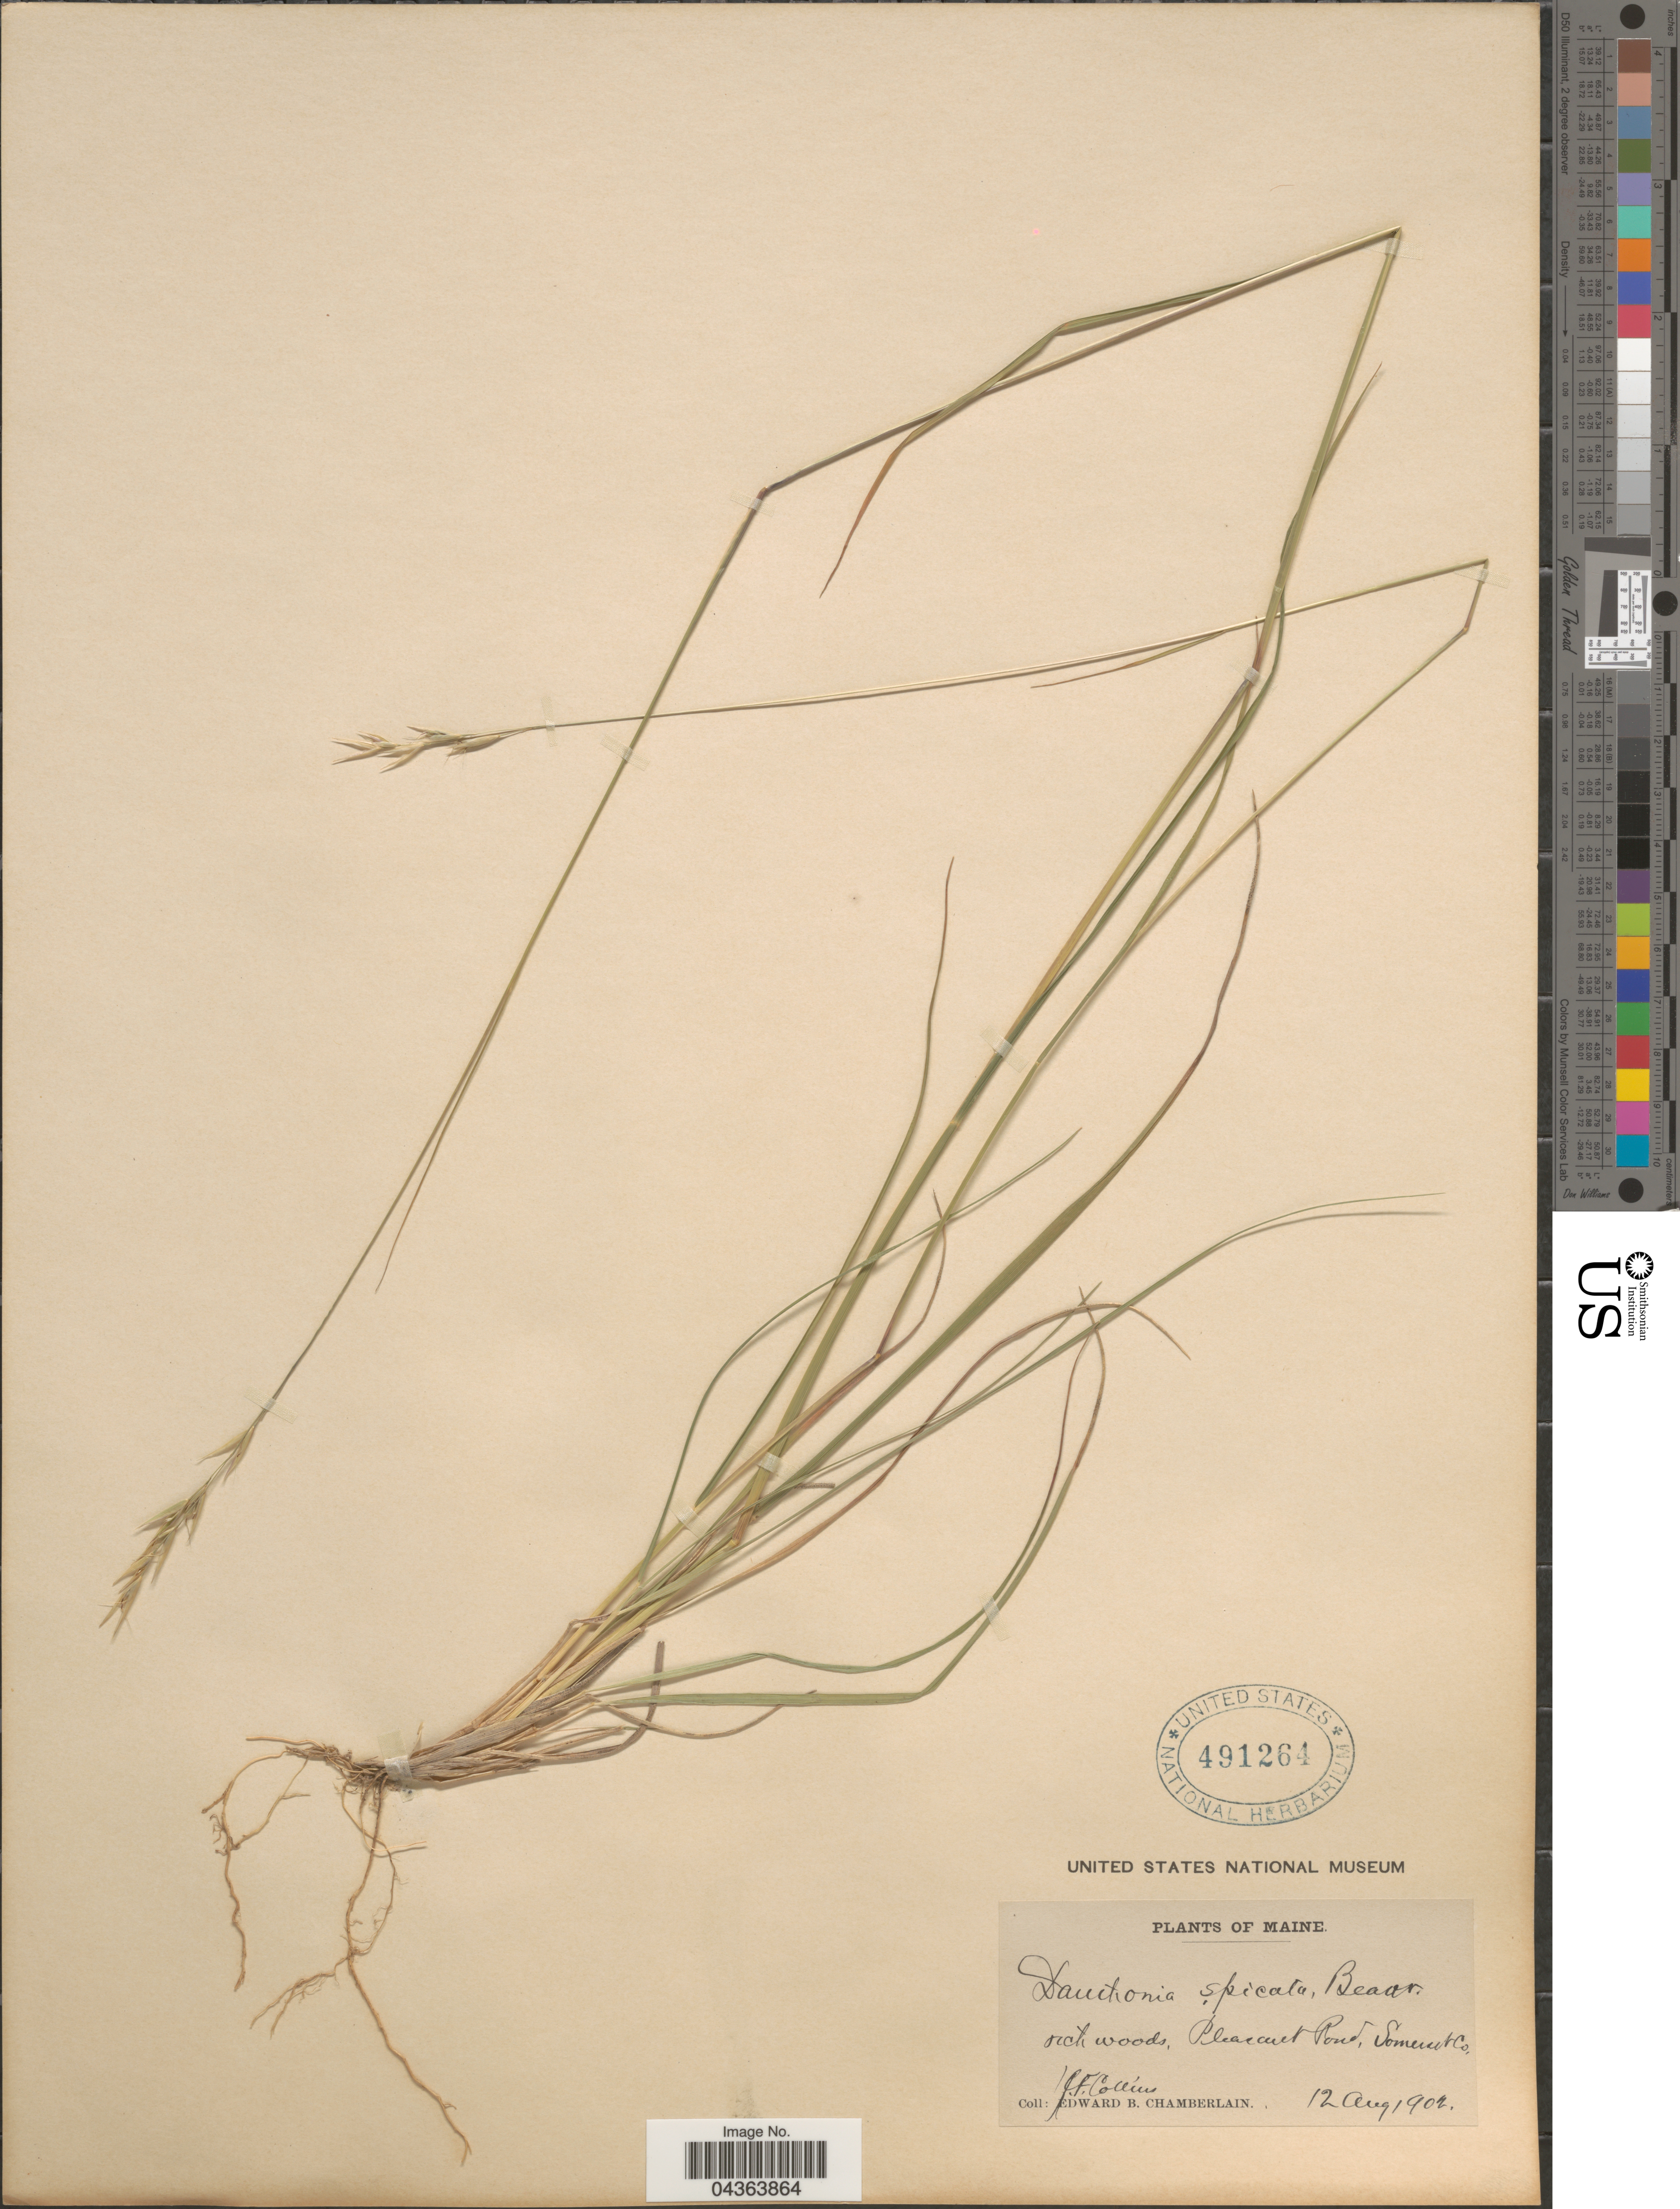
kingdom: Plantae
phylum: Tracheophyta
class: Liliopsida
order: Poales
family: Poaceae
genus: Danthonia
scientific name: Danthonia spicata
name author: (L.) P. Beauv. ex Roem. & Schult.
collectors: J. Collins & E. Chamberlain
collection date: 1902-08-12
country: United States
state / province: Maine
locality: Pleasant Pond, Somerset Co.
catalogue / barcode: US 491264